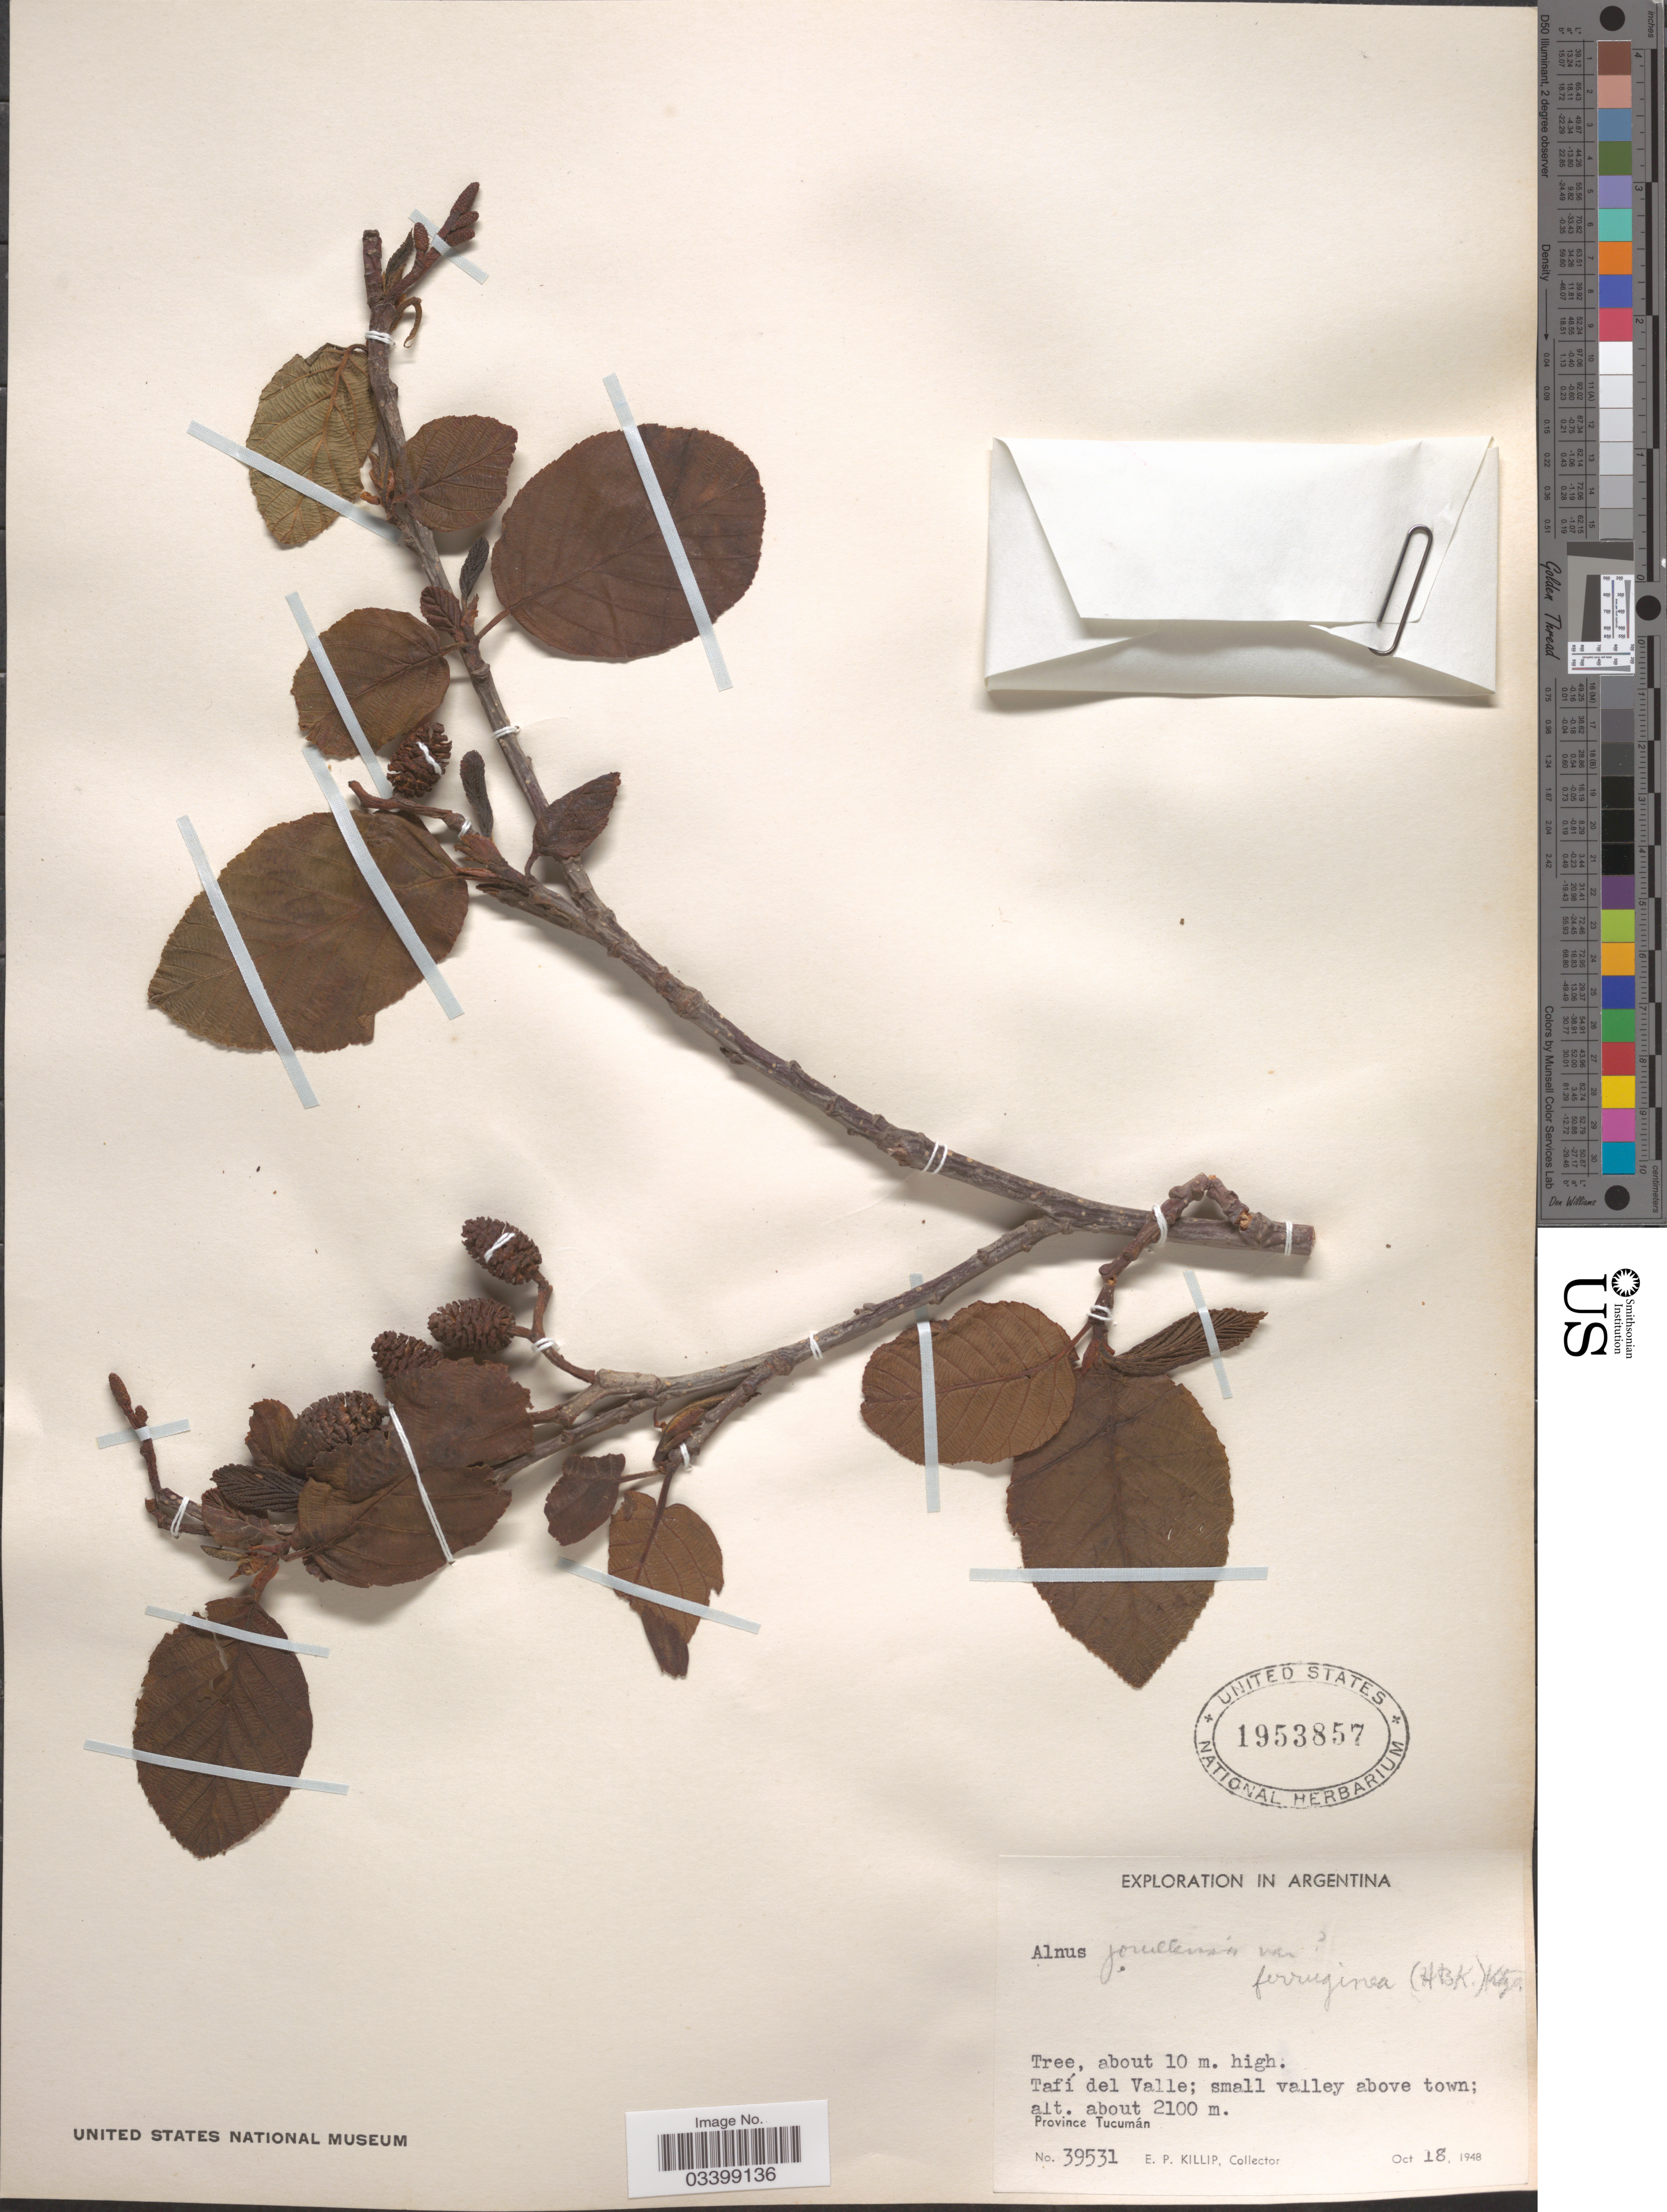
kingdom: Plantae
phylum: Tracheophyta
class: Magnoliopsida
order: Fagales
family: Betulaceae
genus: Alnus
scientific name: Alnus acuminata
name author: Kunth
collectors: E. P. Killip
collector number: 39531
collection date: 1948-10-18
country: Argentina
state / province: Tucuman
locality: Tafí del Valle.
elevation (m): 2100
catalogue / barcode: US 1953857